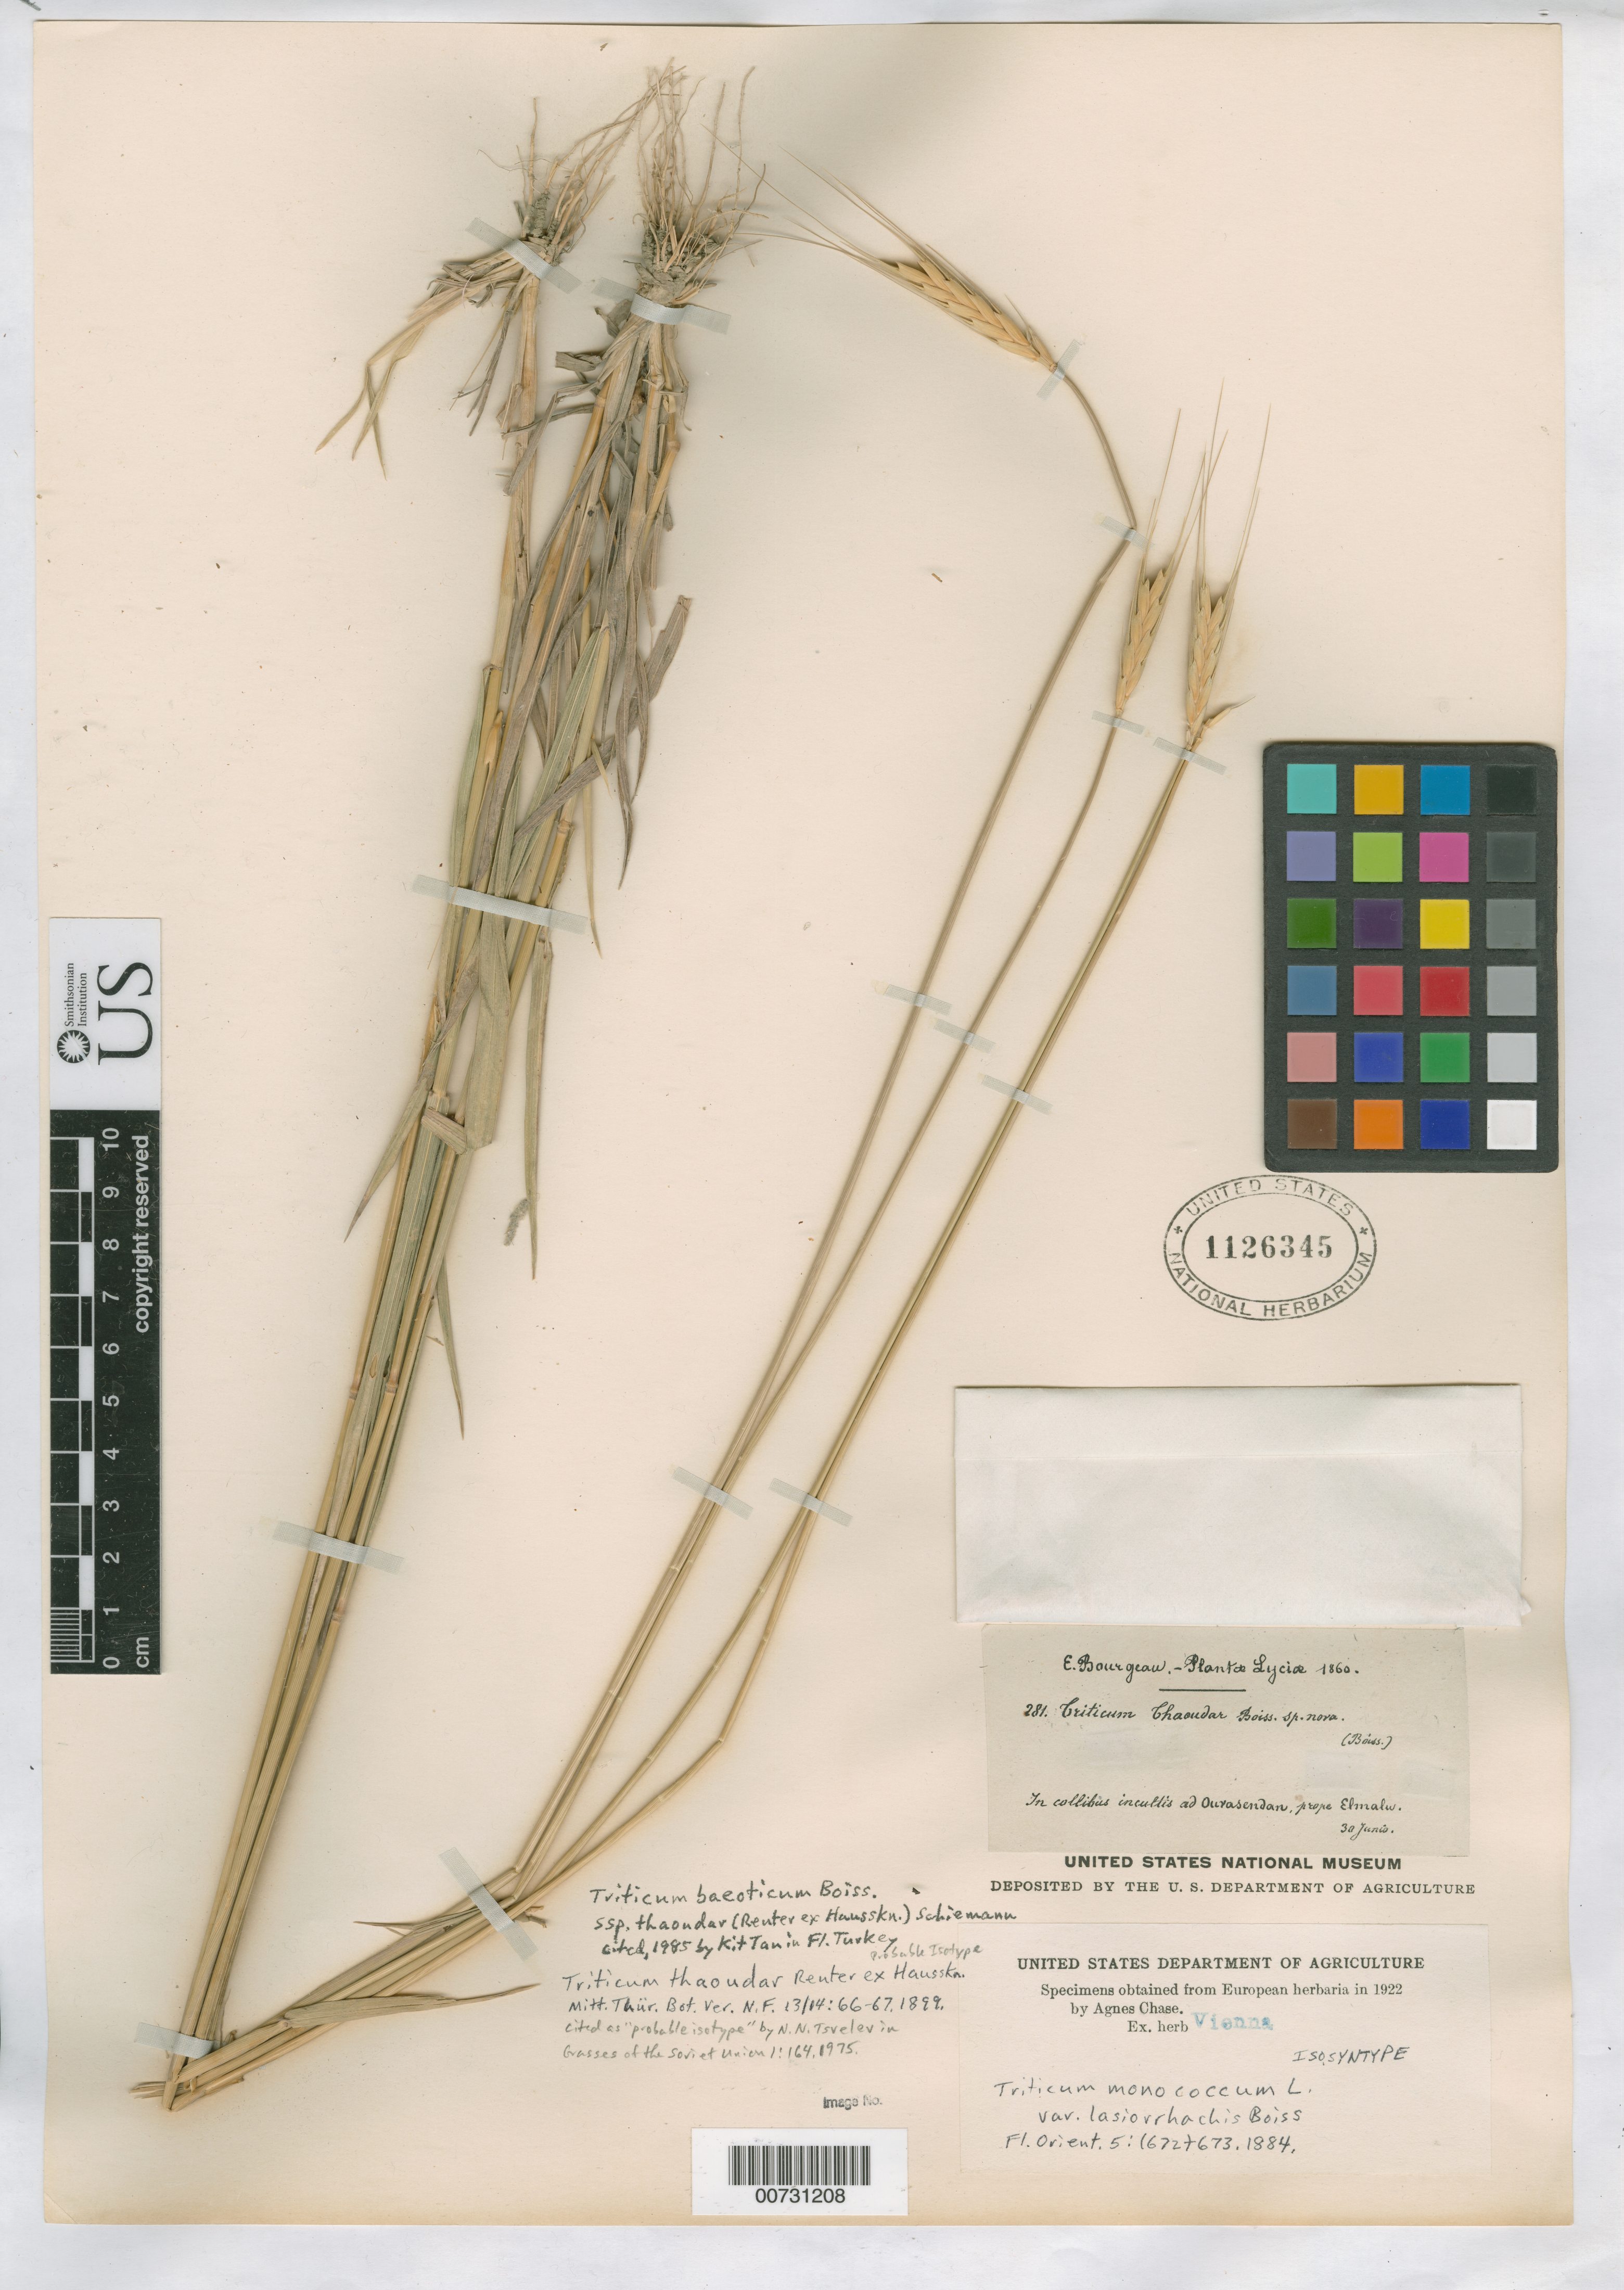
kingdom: Plantae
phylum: Tracheophyta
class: Liliopsida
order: Poales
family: Poaceae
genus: Triticum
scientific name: Triticum monococcum var. lasiorrhachis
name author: Boiss.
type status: Isosyntype; Possible Isotype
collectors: E. Bourgeau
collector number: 281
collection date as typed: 30 Jun 1860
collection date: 1860-06-30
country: Turkey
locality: Lycia, in collibus incultis ad Ourasendan, prope Elmalu.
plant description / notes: Cited 1985 by Kit Tan in Fl. Turkey as T. baeoticum ssp. thaoudar (Reuter ex Hausskn.) Schiemann; Also a possible isotype of Triticum thaoudar Reuter ex Hausskn.; Cited as "probable isotype" by N.N. Tsvelev, 1975, Grasses Soviet Union 1: 164.; Also an isosyntype of Triticum monococcum var. lasiorrhachis Boiss.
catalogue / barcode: US 1126345